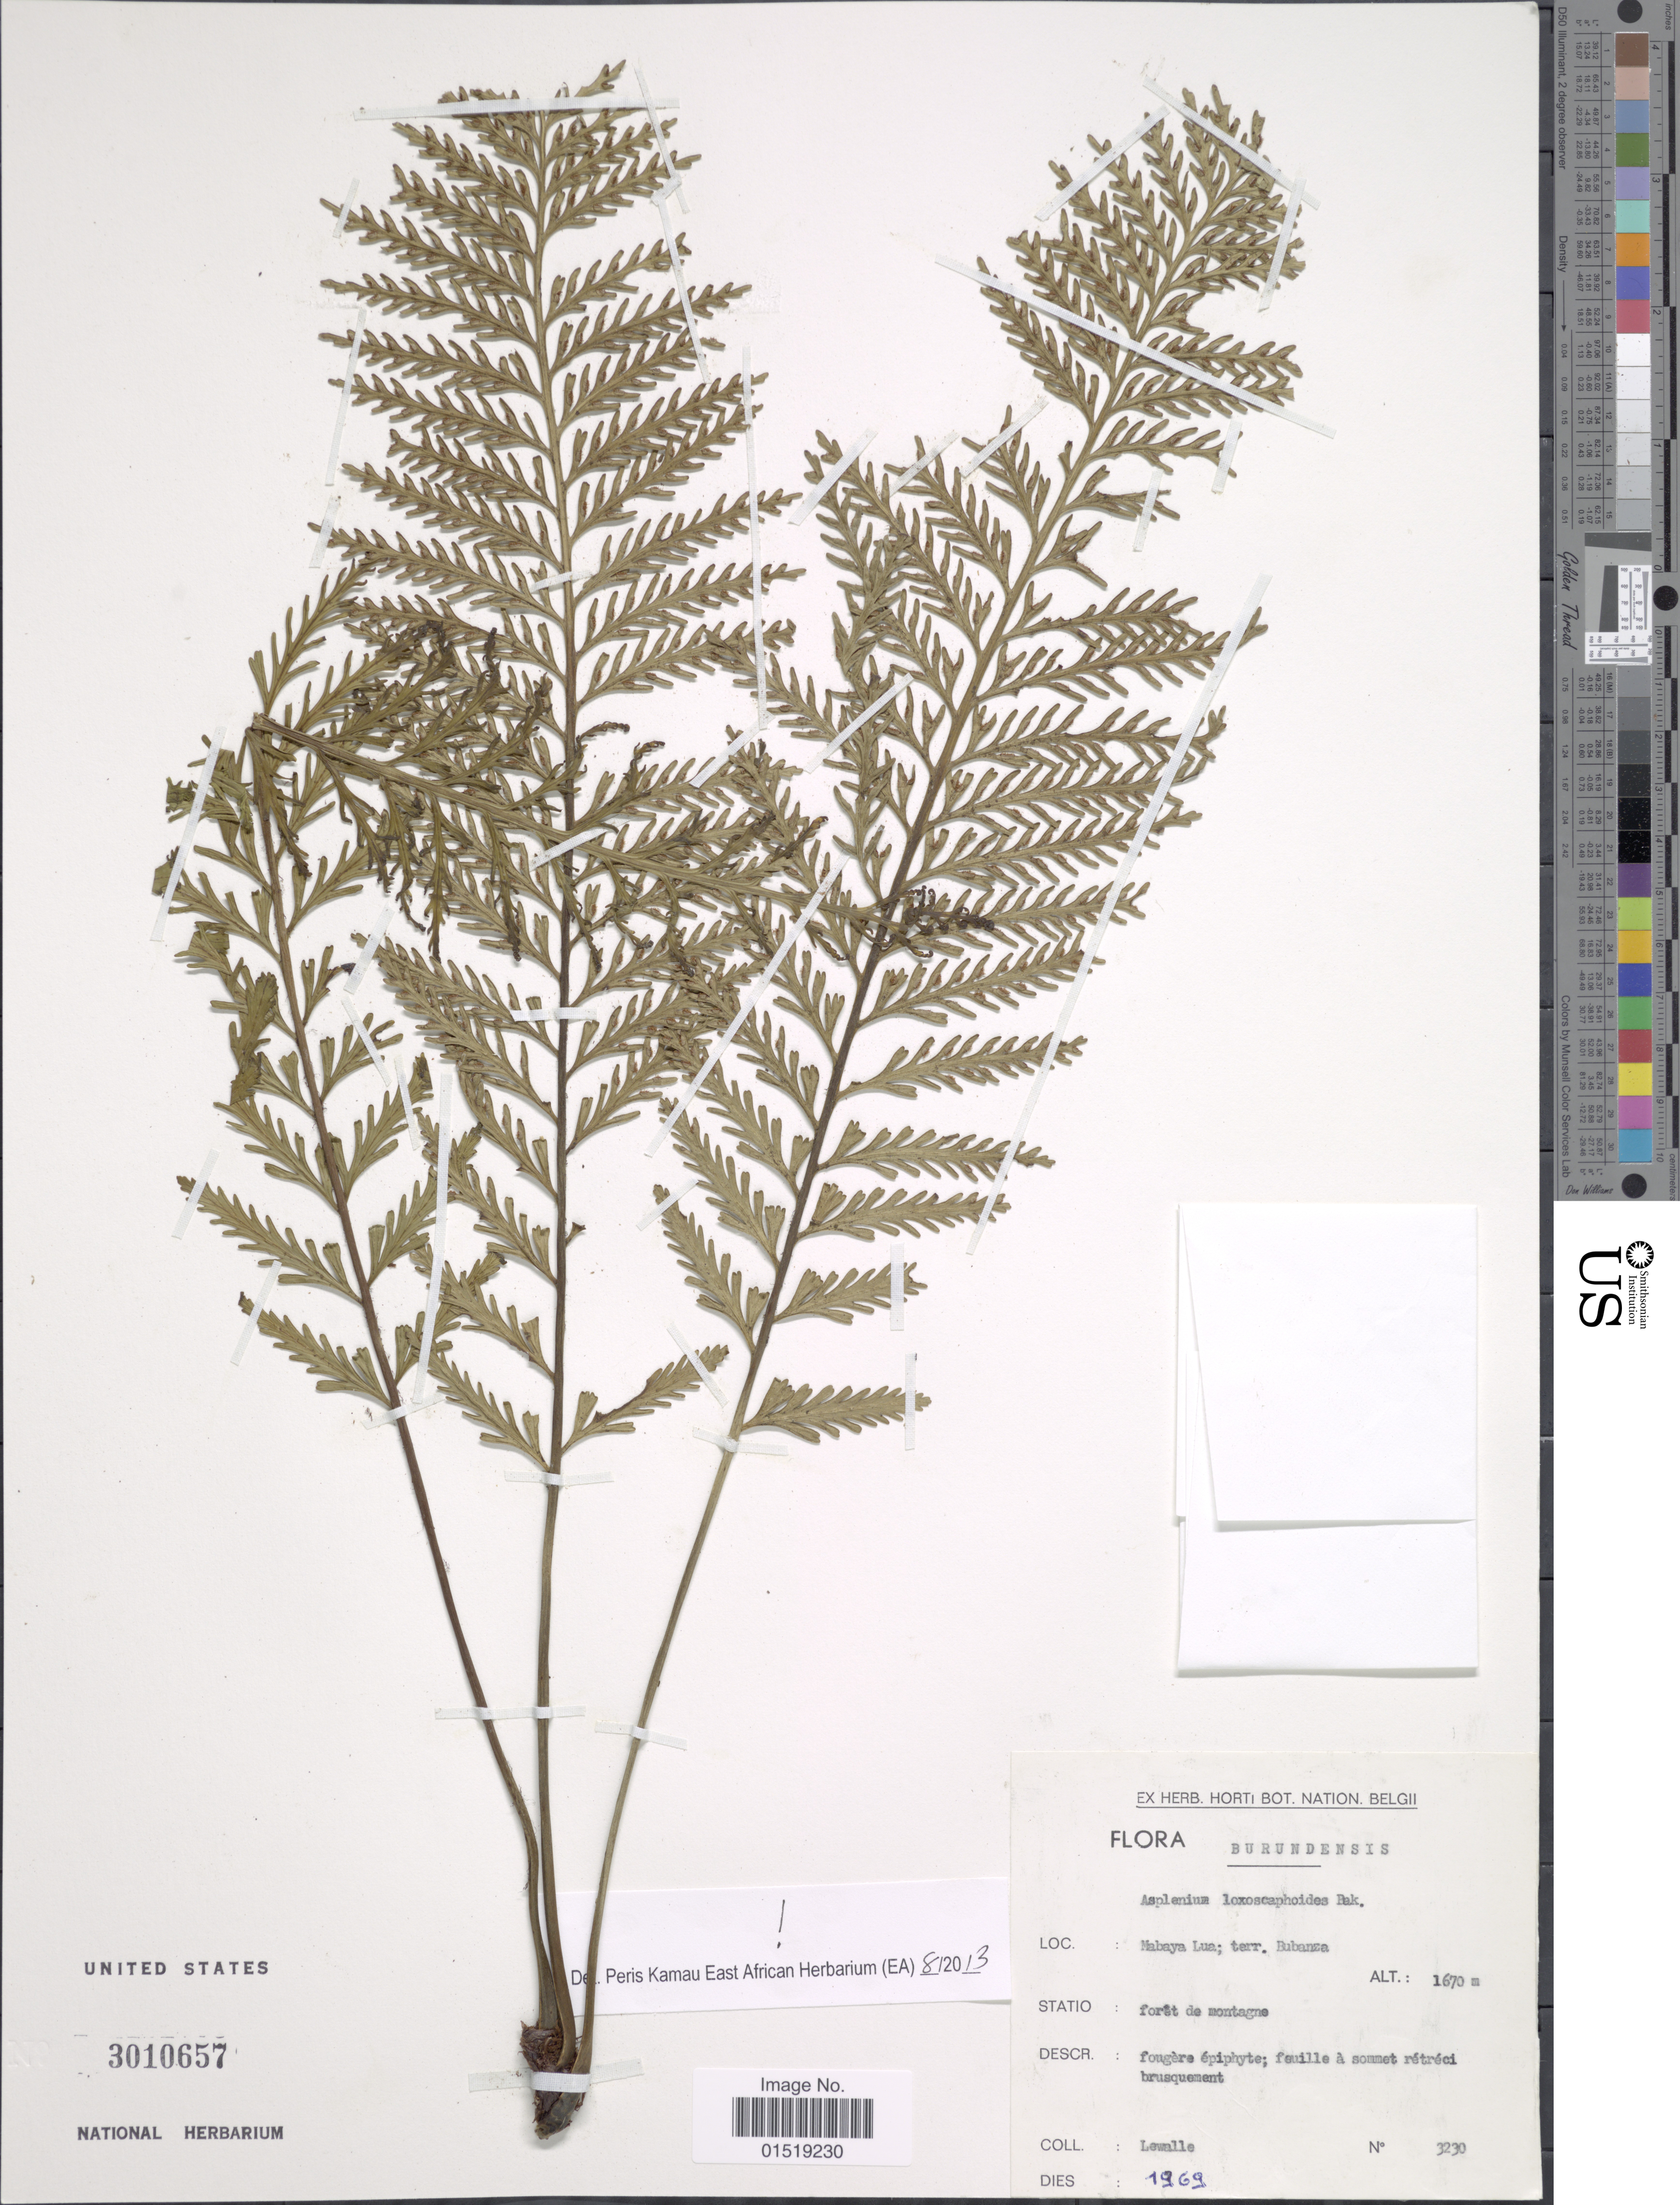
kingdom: Plantae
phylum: Tracheophyta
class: Polypodiopsida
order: Polypodiales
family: Aspleniaceae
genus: Asplenium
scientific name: Asplenium loxoscaphoides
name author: Baker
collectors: Lewalle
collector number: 3230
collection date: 1969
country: Burundi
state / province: Bubanza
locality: Mabaya Lua; terr. Bubanza.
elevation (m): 1670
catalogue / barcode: US 3010657